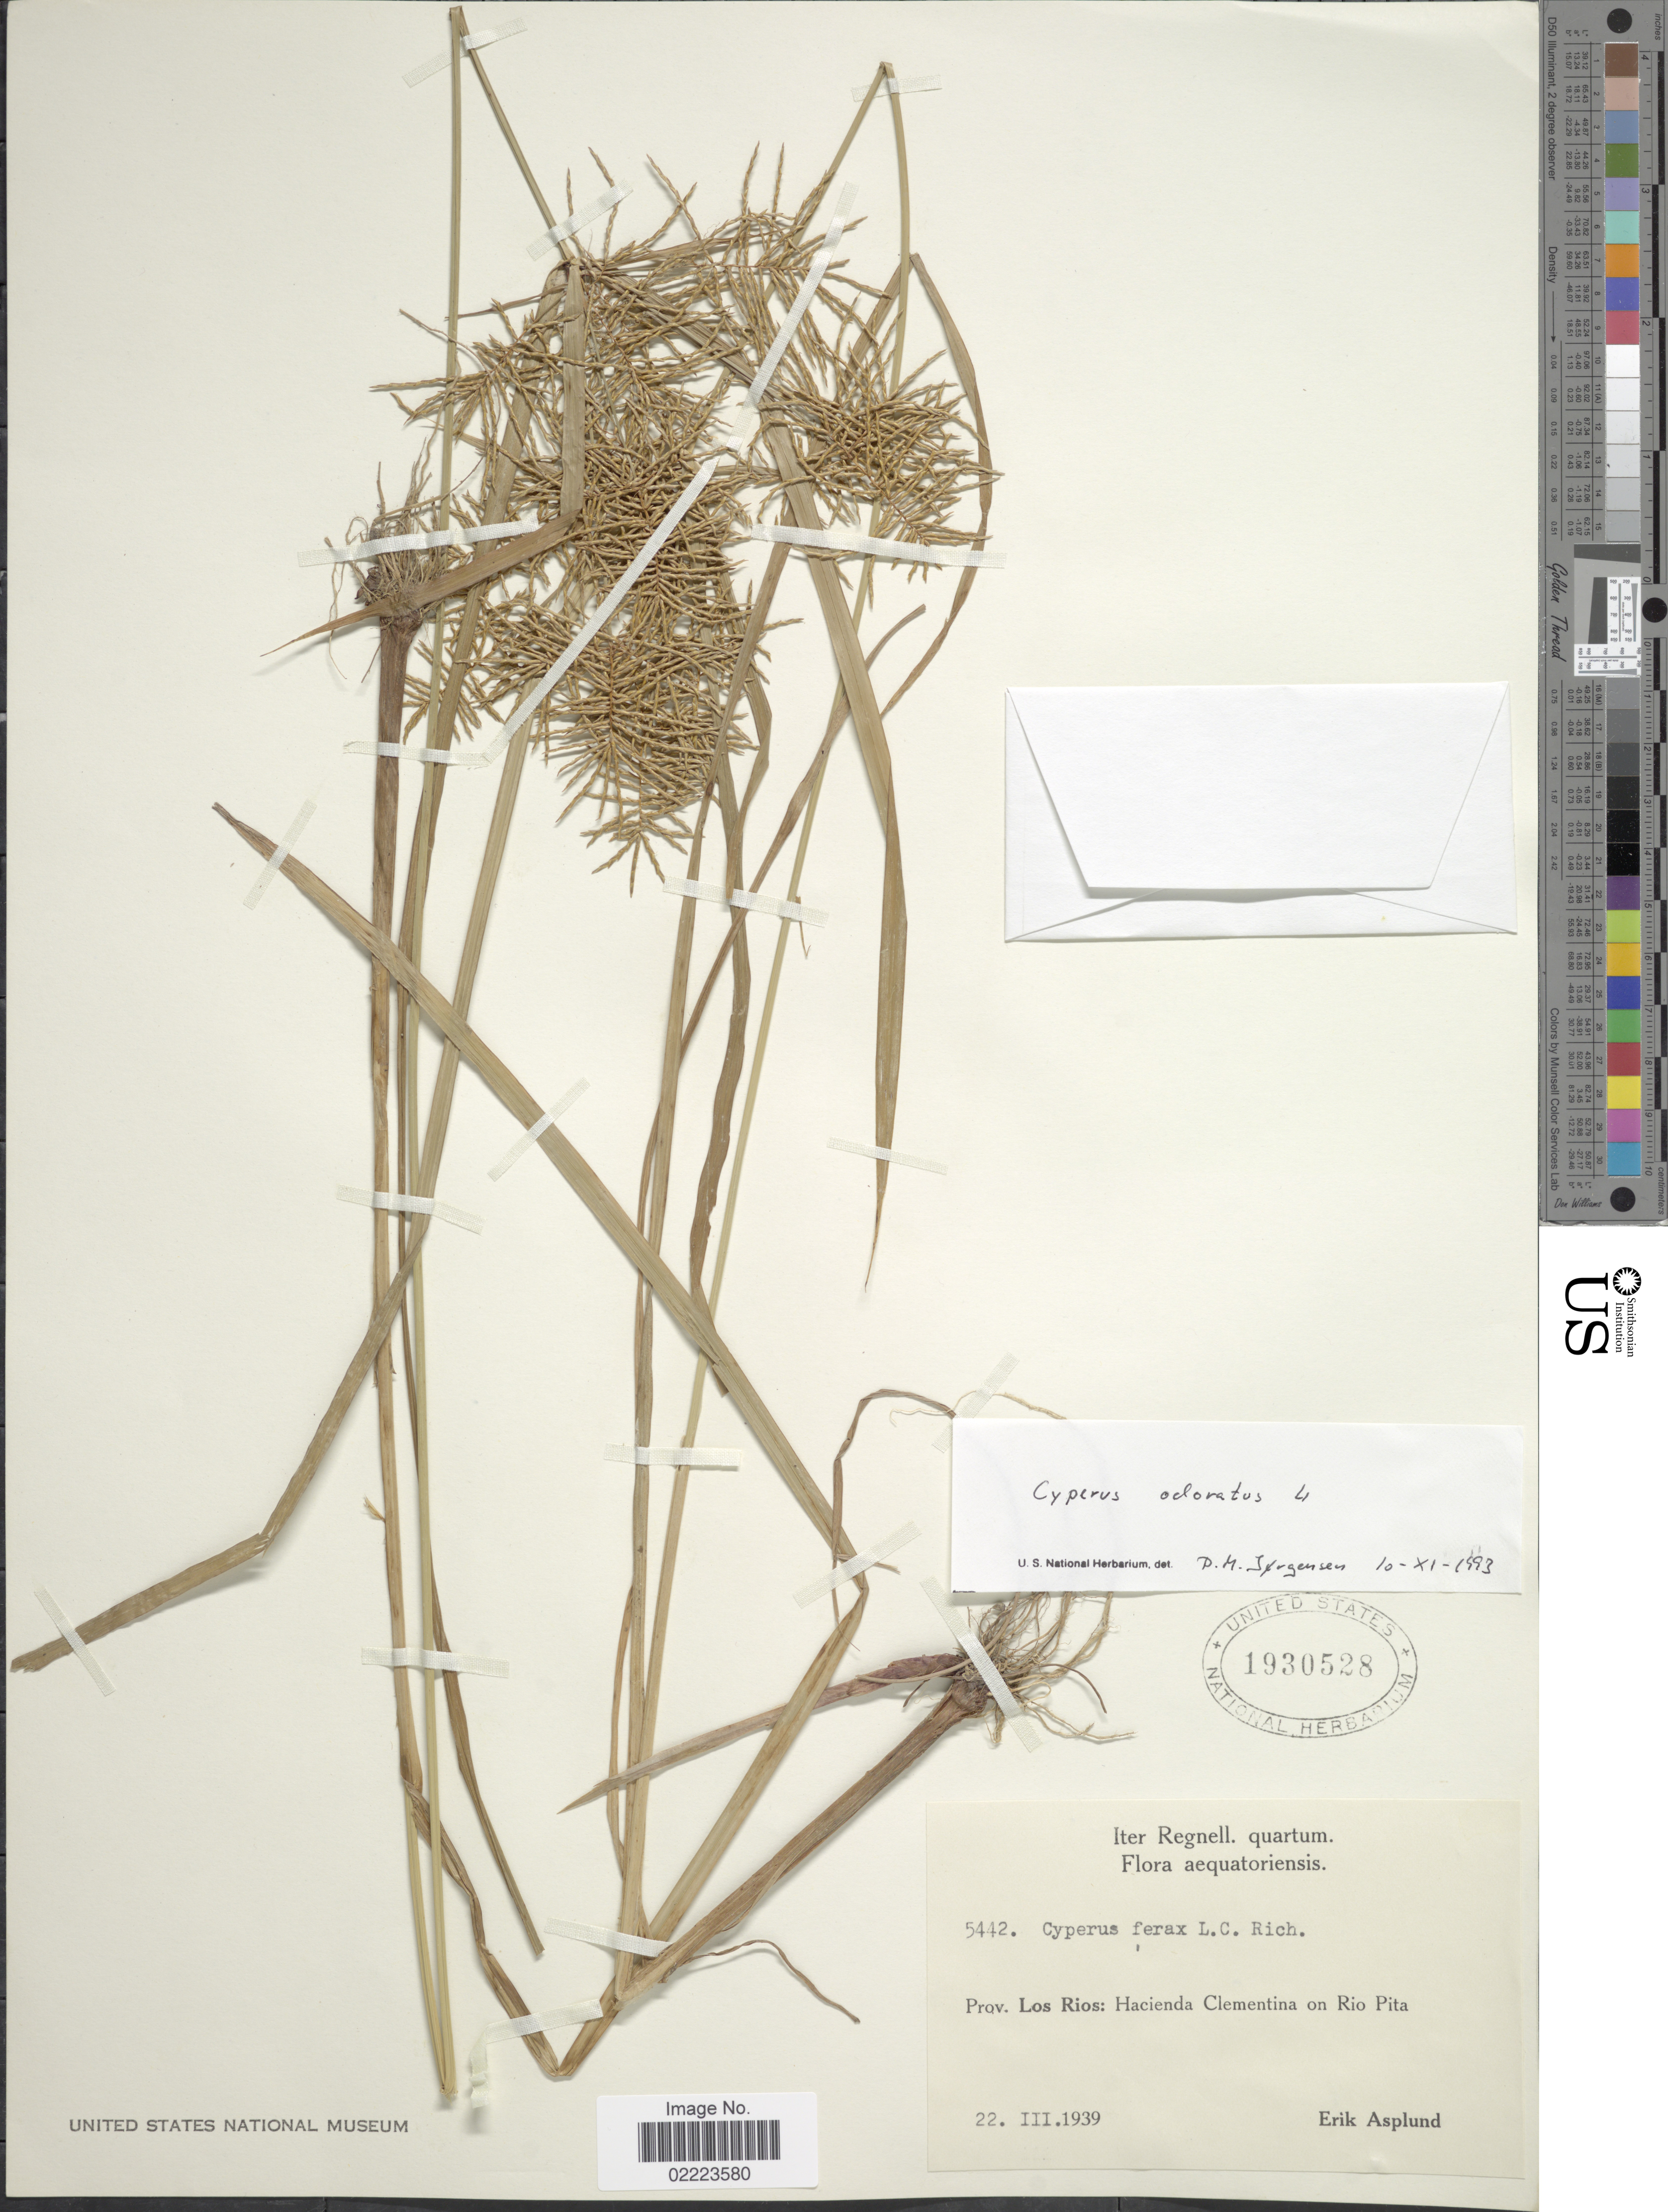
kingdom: Plantae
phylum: Tracheophyta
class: Liliopsida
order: Poales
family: Cyperaceae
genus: Cyperus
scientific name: Cyperus odoratus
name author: L.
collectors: E. Asplund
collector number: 5442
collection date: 1939-03-22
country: Ecuador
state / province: Los Ríos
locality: Prov. Los Rios: Hacienda Clementina on Rio Pita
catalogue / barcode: US 1930528